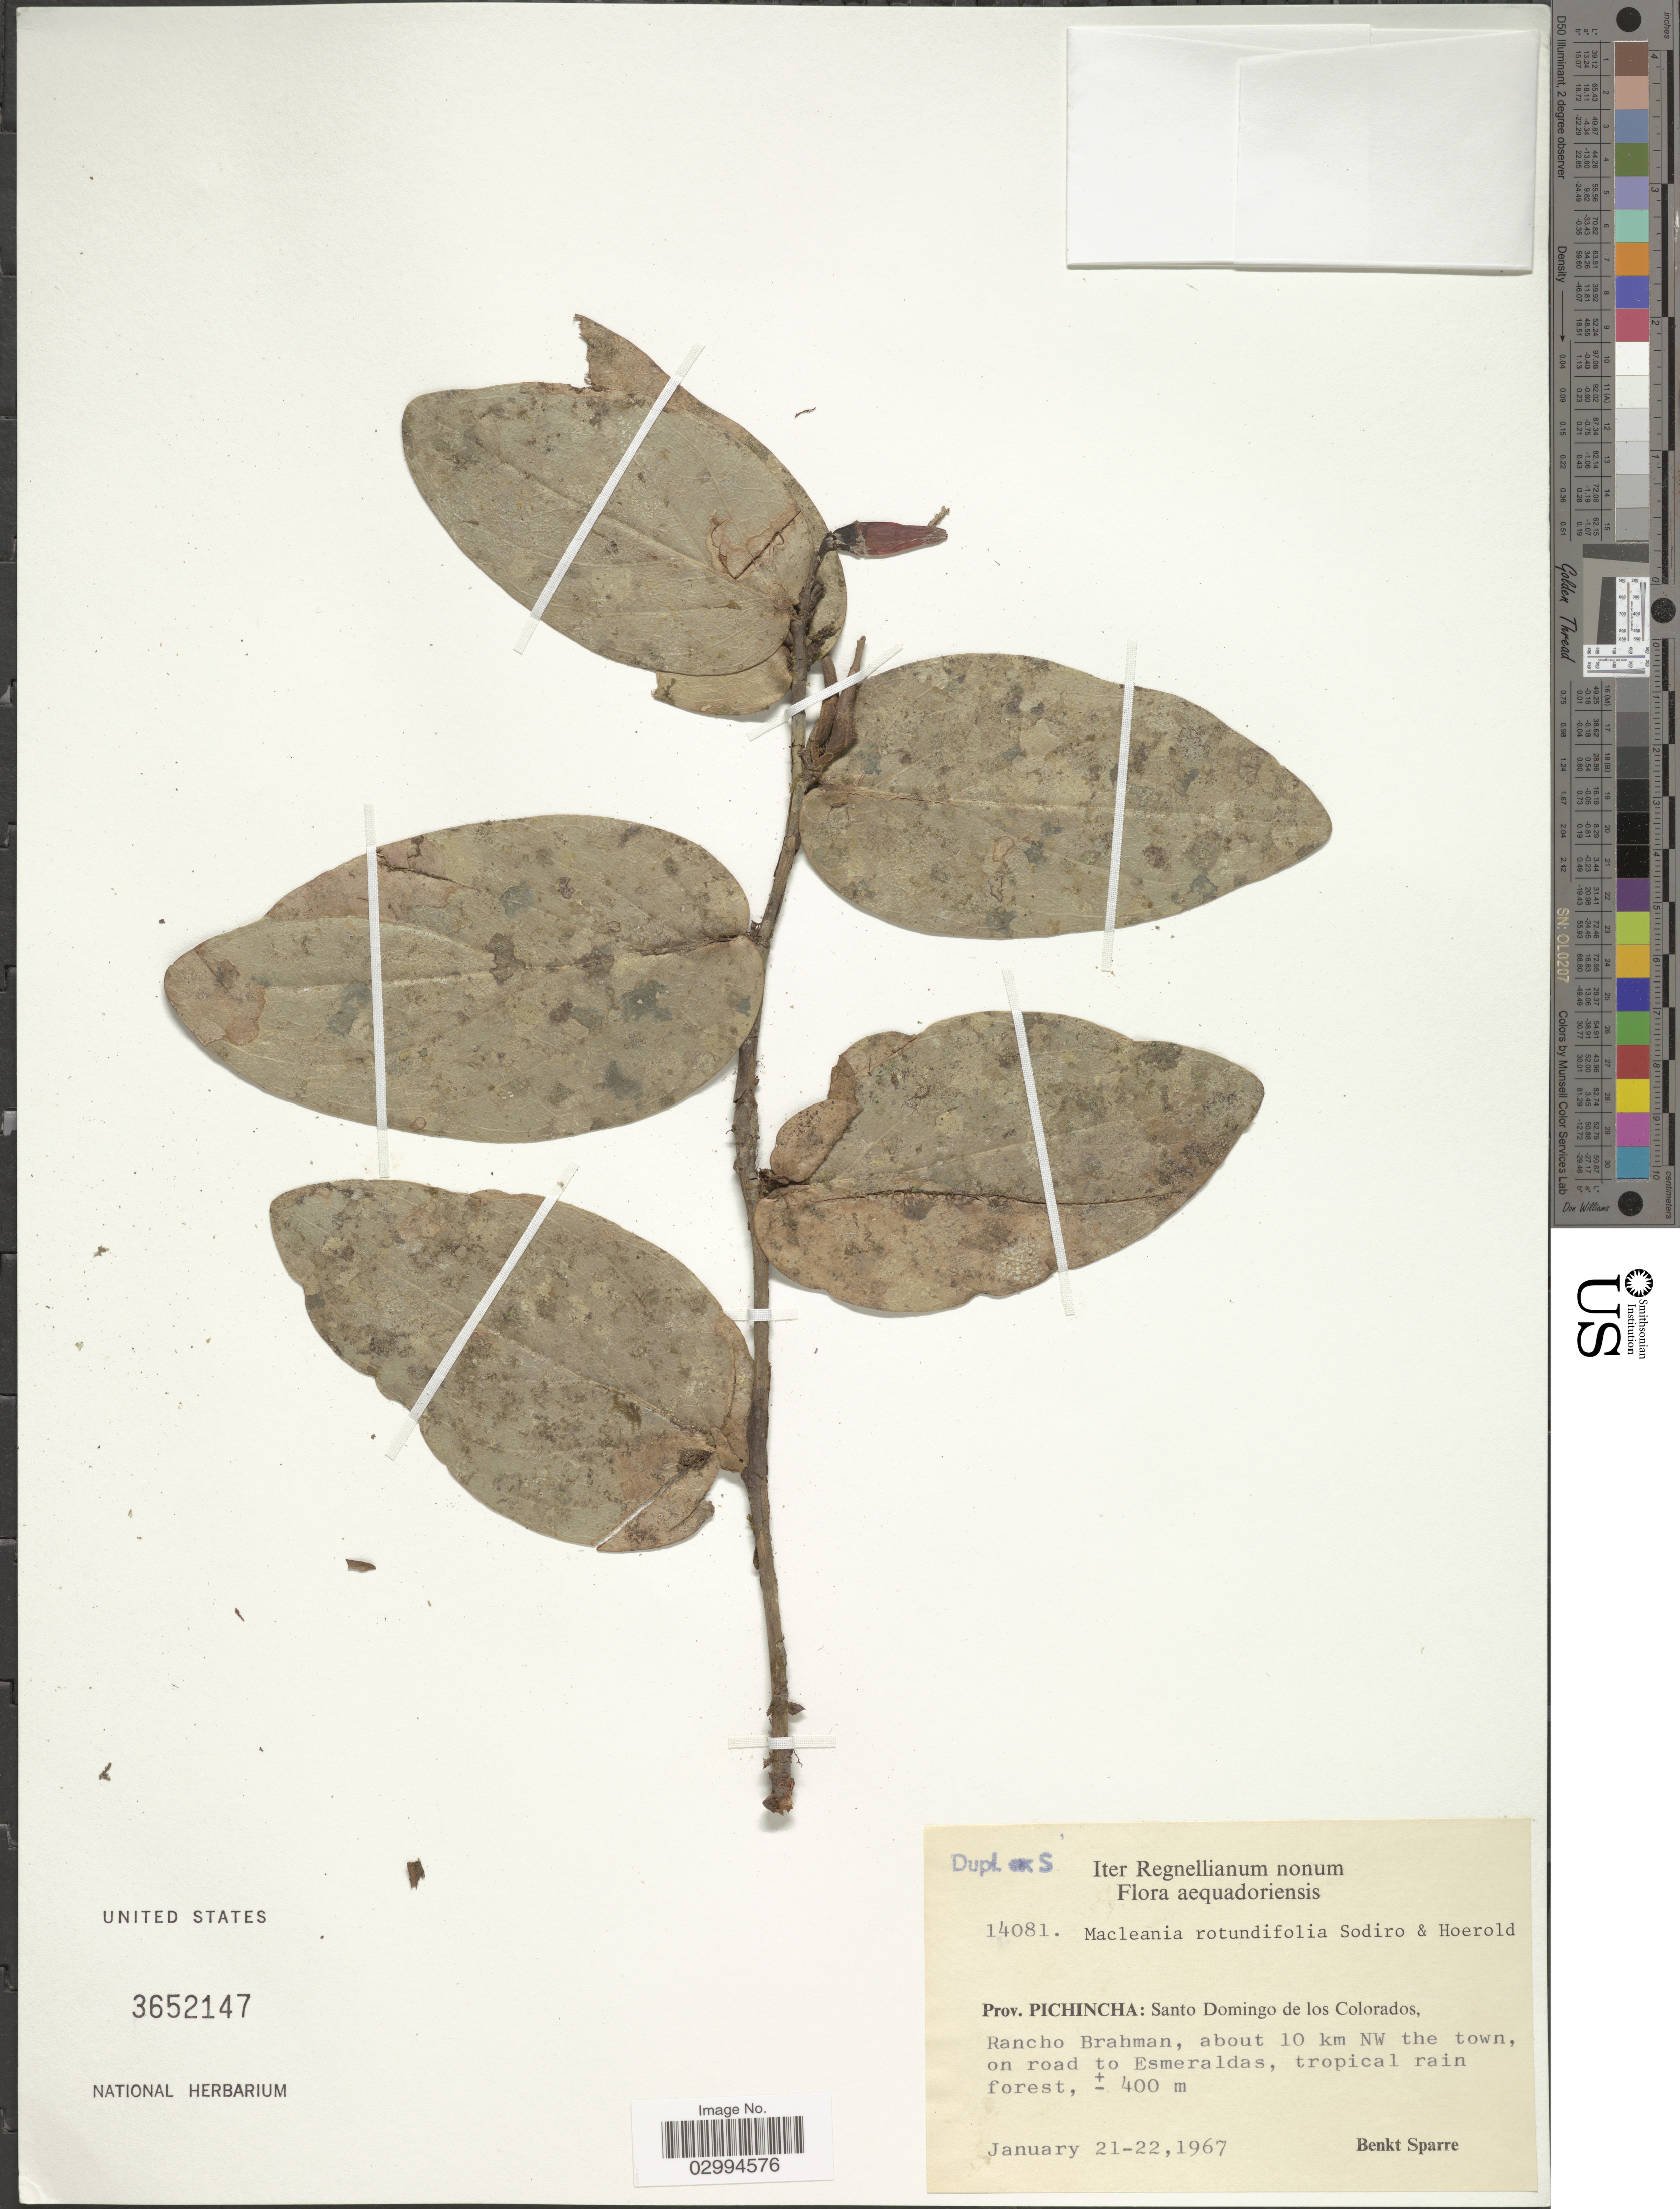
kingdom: Plantae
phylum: Tracheophyta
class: Magnoliopsida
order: Ericales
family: Ericaceae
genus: Macleania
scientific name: Macleania rotundifolia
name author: Sodiro & Hoerold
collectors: B. Sparre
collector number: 14081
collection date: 1967-01-21/1967-01-22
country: Ecuador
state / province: Pichincha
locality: Santo Domingo de los Colorados, Rancho Brahman, about 10 km NW the town, on road to Esmeraldas.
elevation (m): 400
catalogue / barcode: US 3652147